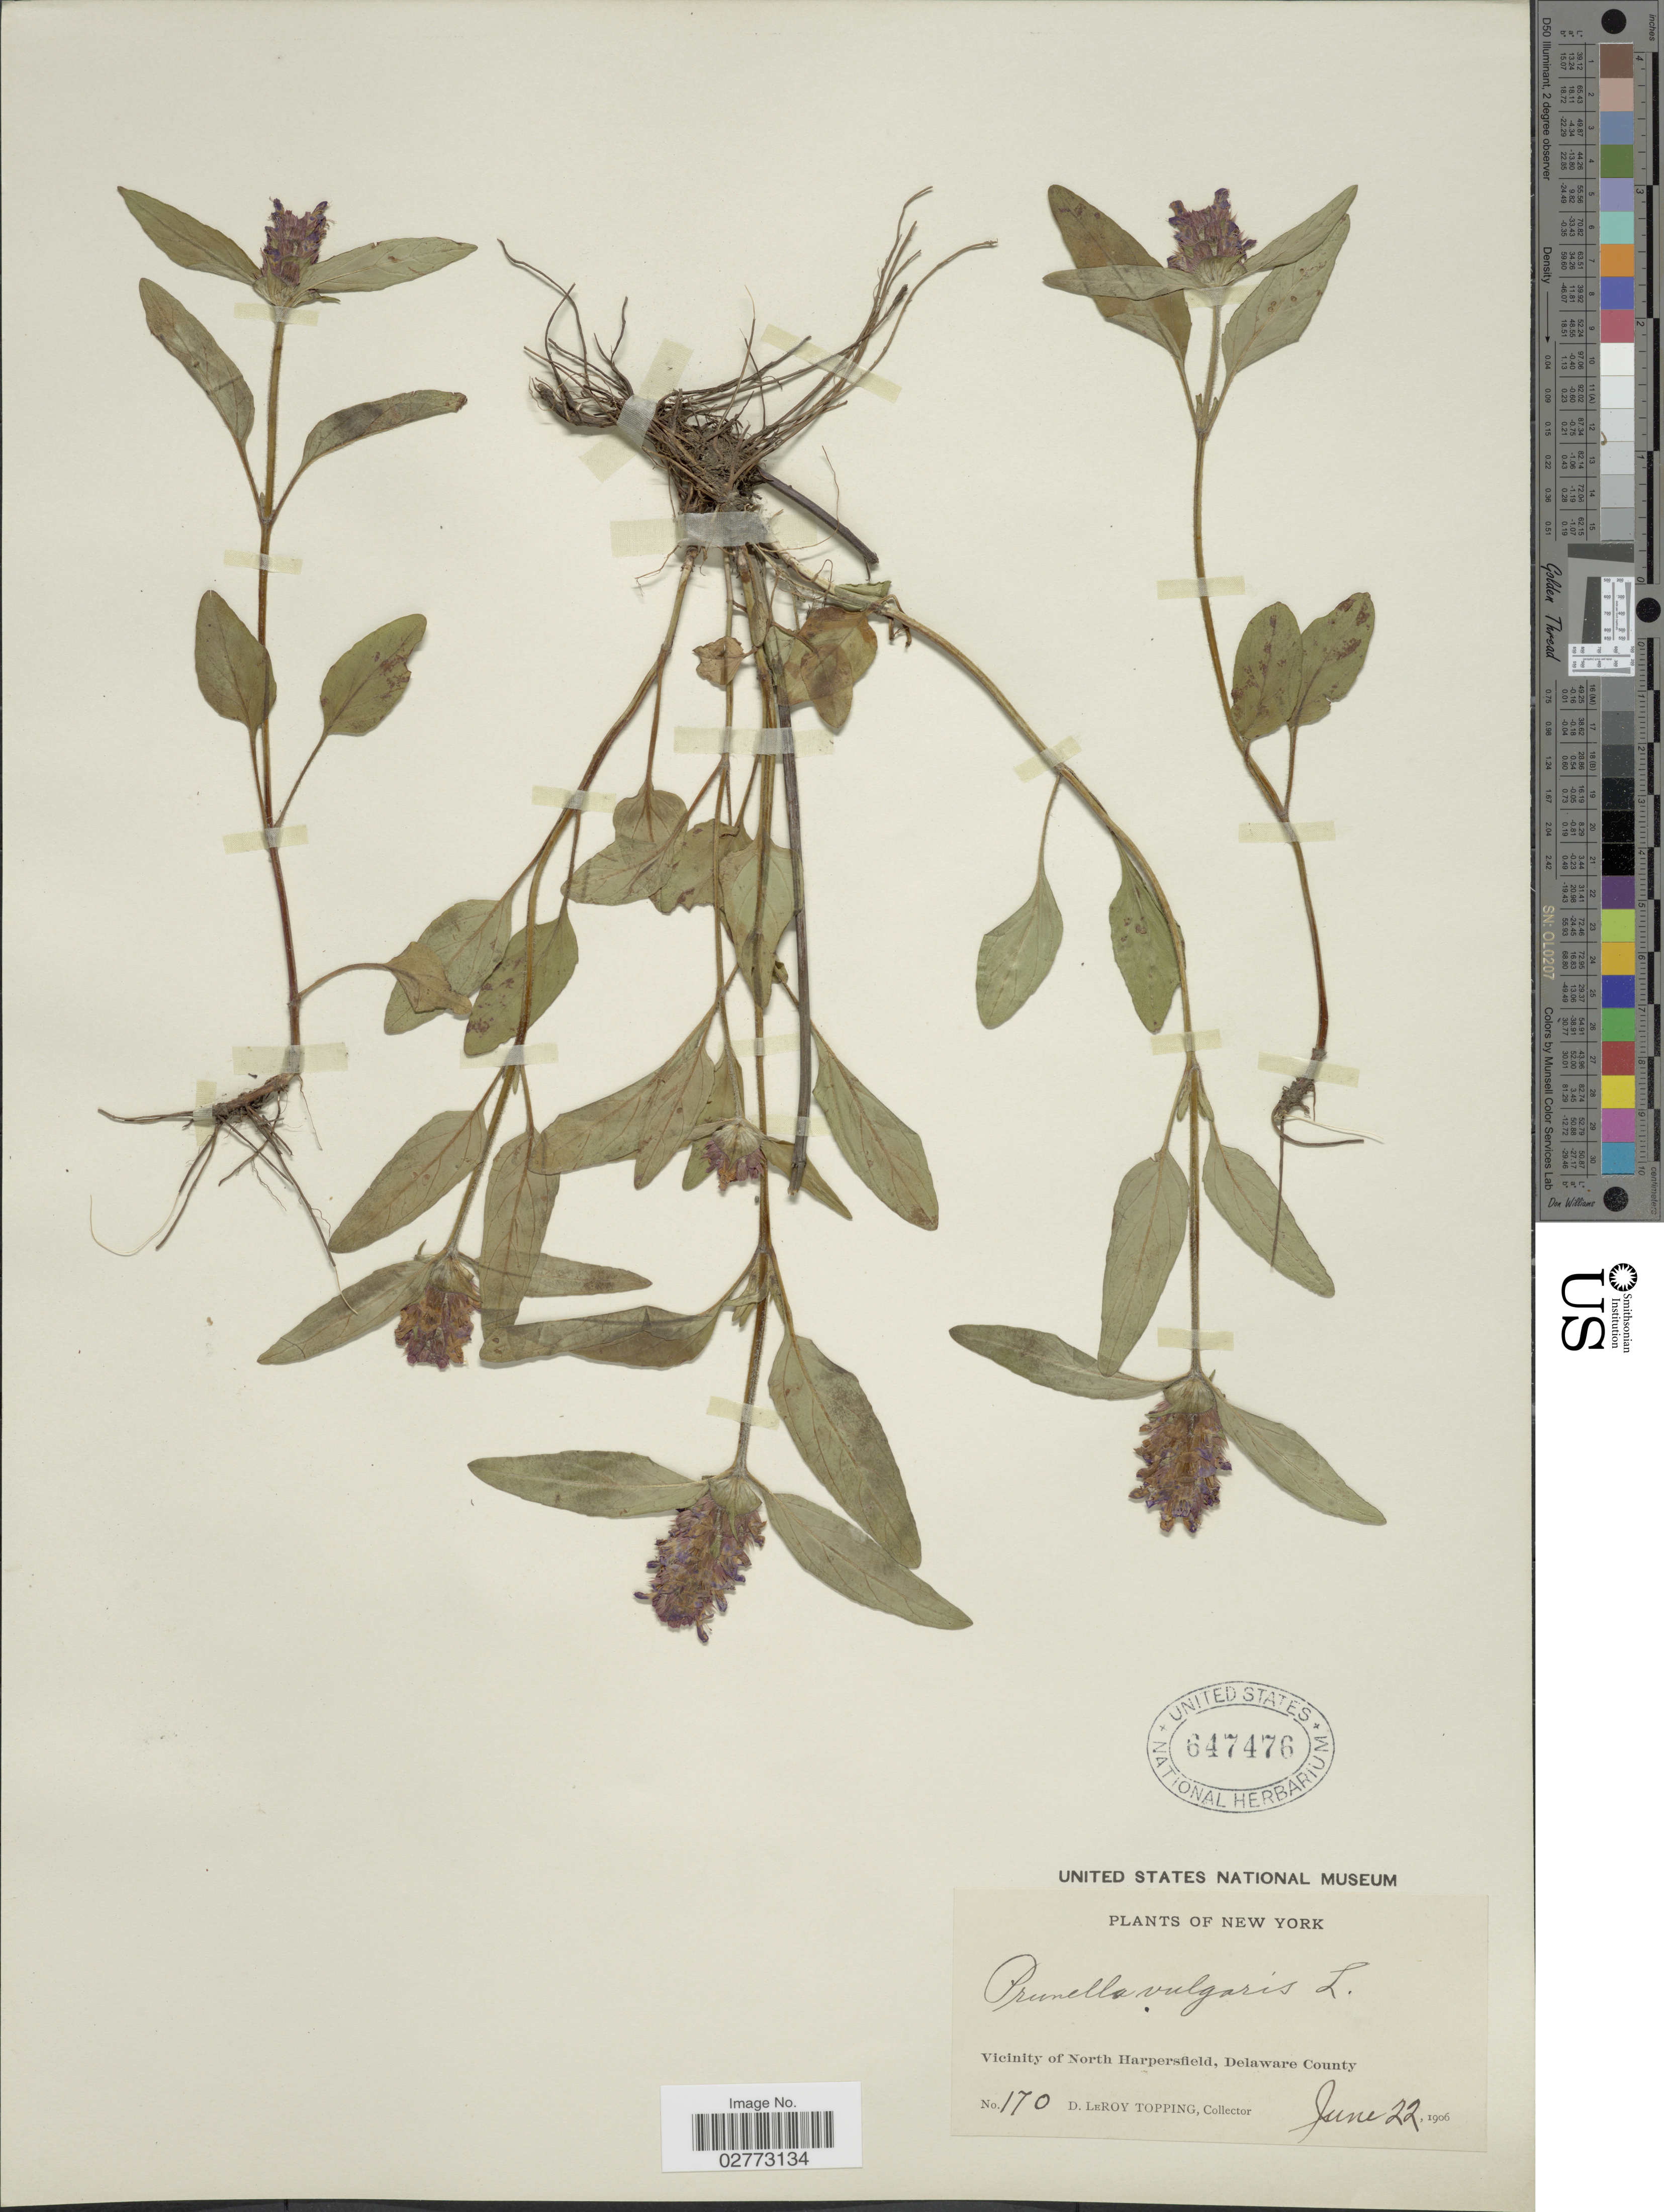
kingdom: Plantae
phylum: Tracheophyta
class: Magnoliopsida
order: Lamiales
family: Lamiaceae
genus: Prunella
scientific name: Prunella vulgaris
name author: L.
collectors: D. L. Topping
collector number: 170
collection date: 1906-06-22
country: United States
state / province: New York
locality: Vicinity of North Harpersfield, Delaware County.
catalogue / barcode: US 647476